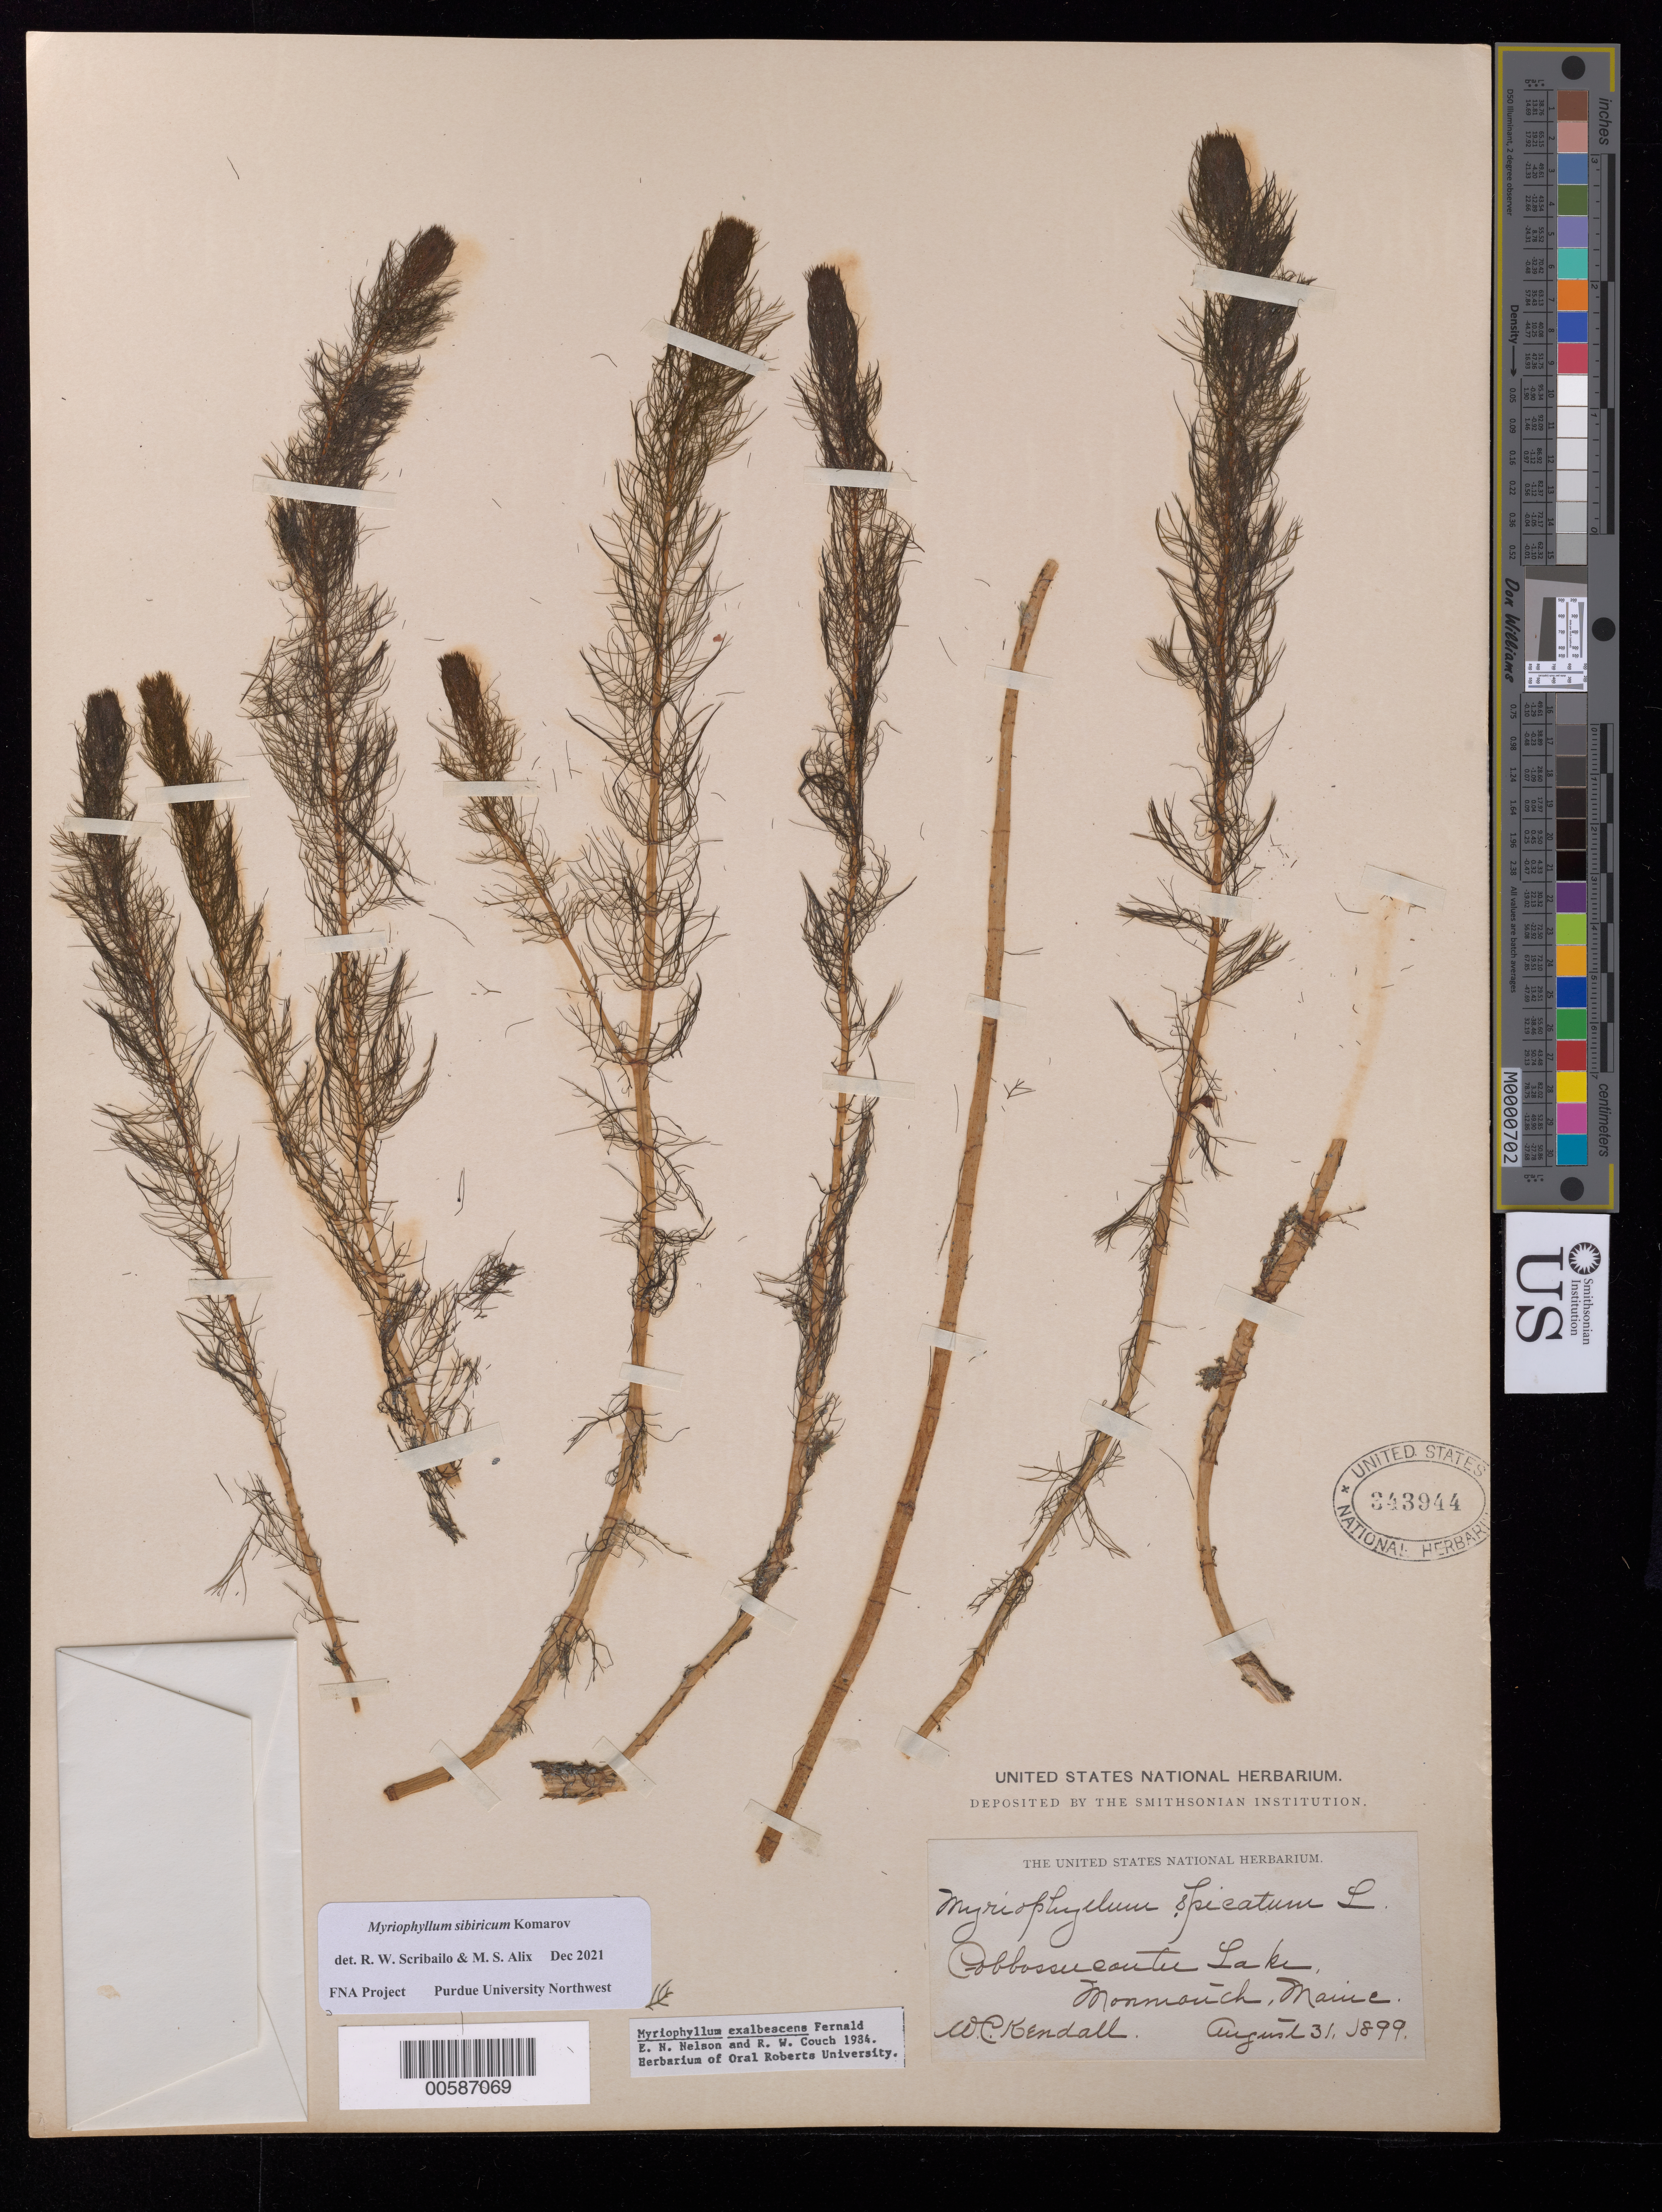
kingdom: Plantae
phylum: Tracheophyta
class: Magnoliopsida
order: Saxifragales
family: Haloragaceae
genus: Myriophyllum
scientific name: Myriophyllum sibiricum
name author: Kom.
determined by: Scribailo, R. W.; Alix, M. S.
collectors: W. Kendall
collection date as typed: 31 Aug 1899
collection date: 1899-08-31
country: United States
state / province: Maine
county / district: Kennebec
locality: Cobbossucontu Lake, Monmouth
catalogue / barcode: US 343944